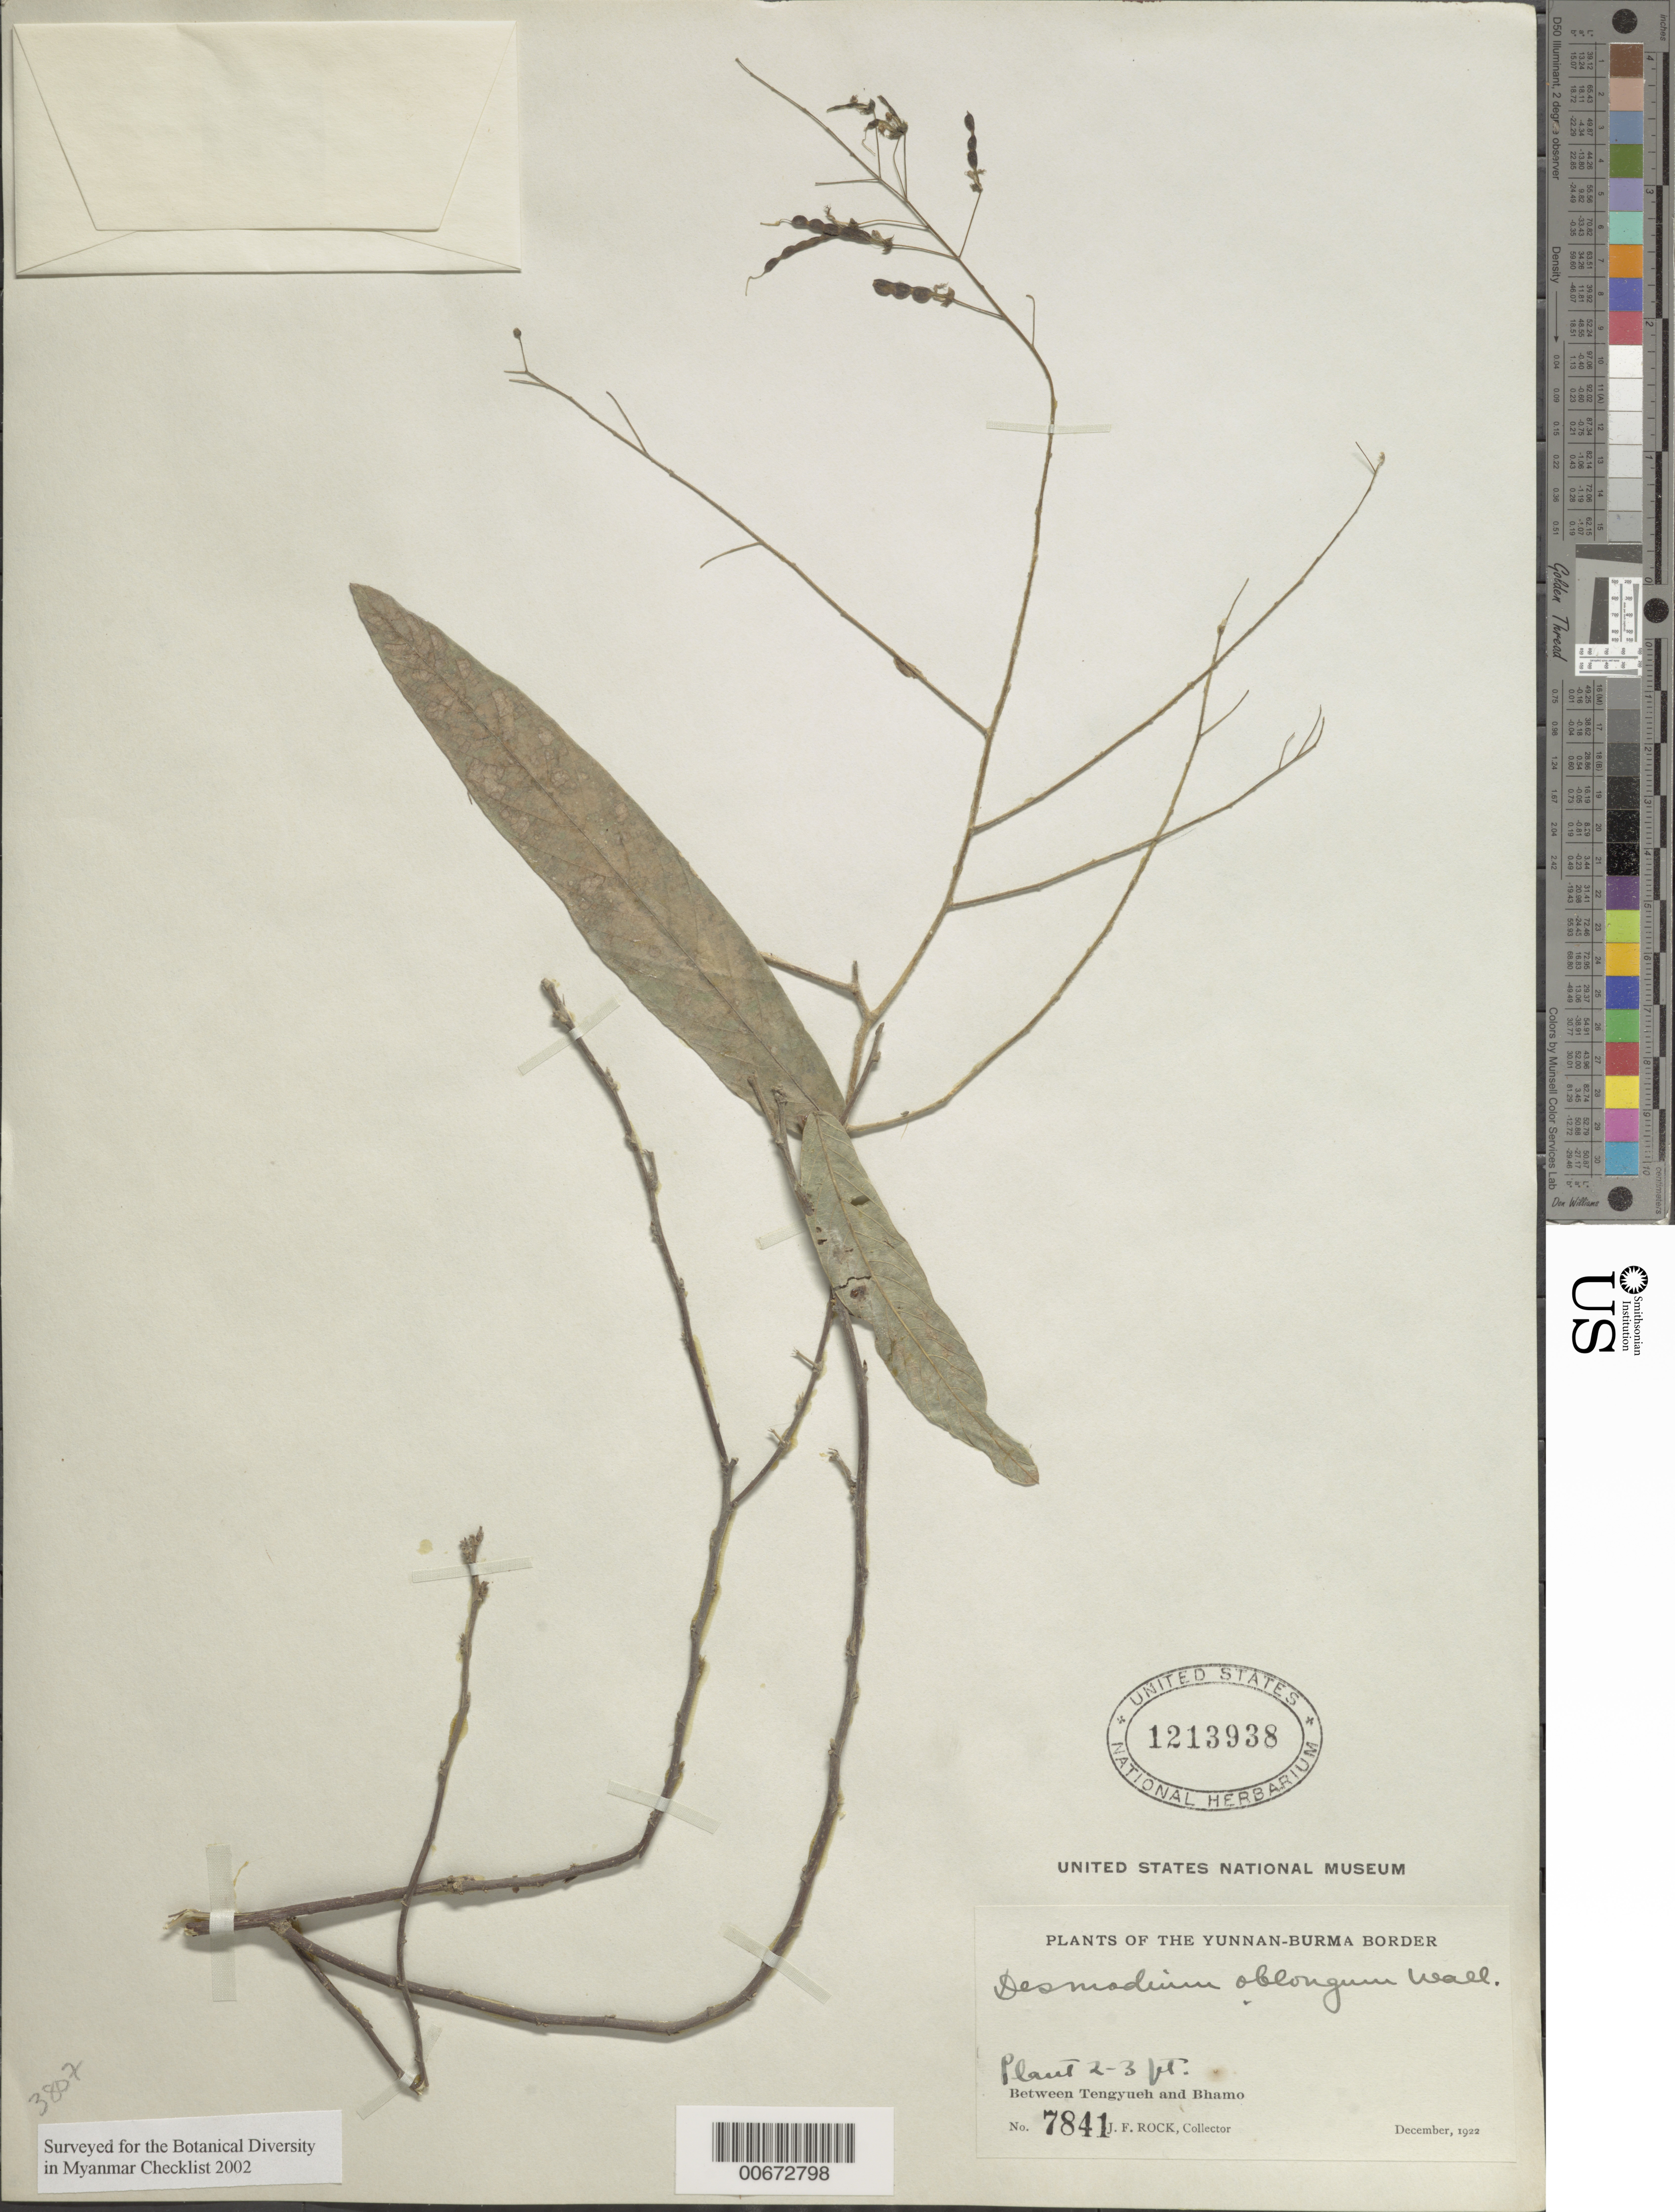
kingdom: Plantae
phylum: Tracheophyta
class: Magnoliopsida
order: Fabales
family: Fabaceae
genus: Uraria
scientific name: Uraria oblonga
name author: (Wall. ex Benth.) H. Ohashi & K. Ohashi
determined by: Strong, Mark T., (BOT), Smithsonian Institution - National Museum of Natural History (UNITED STATES)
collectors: J. F. Rock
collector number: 7841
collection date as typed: Dec 1922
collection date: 1922-12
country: Myanmar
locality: Yunnan-Burma border, between Tengyueh and Bhamo.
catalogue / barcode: US 1213938